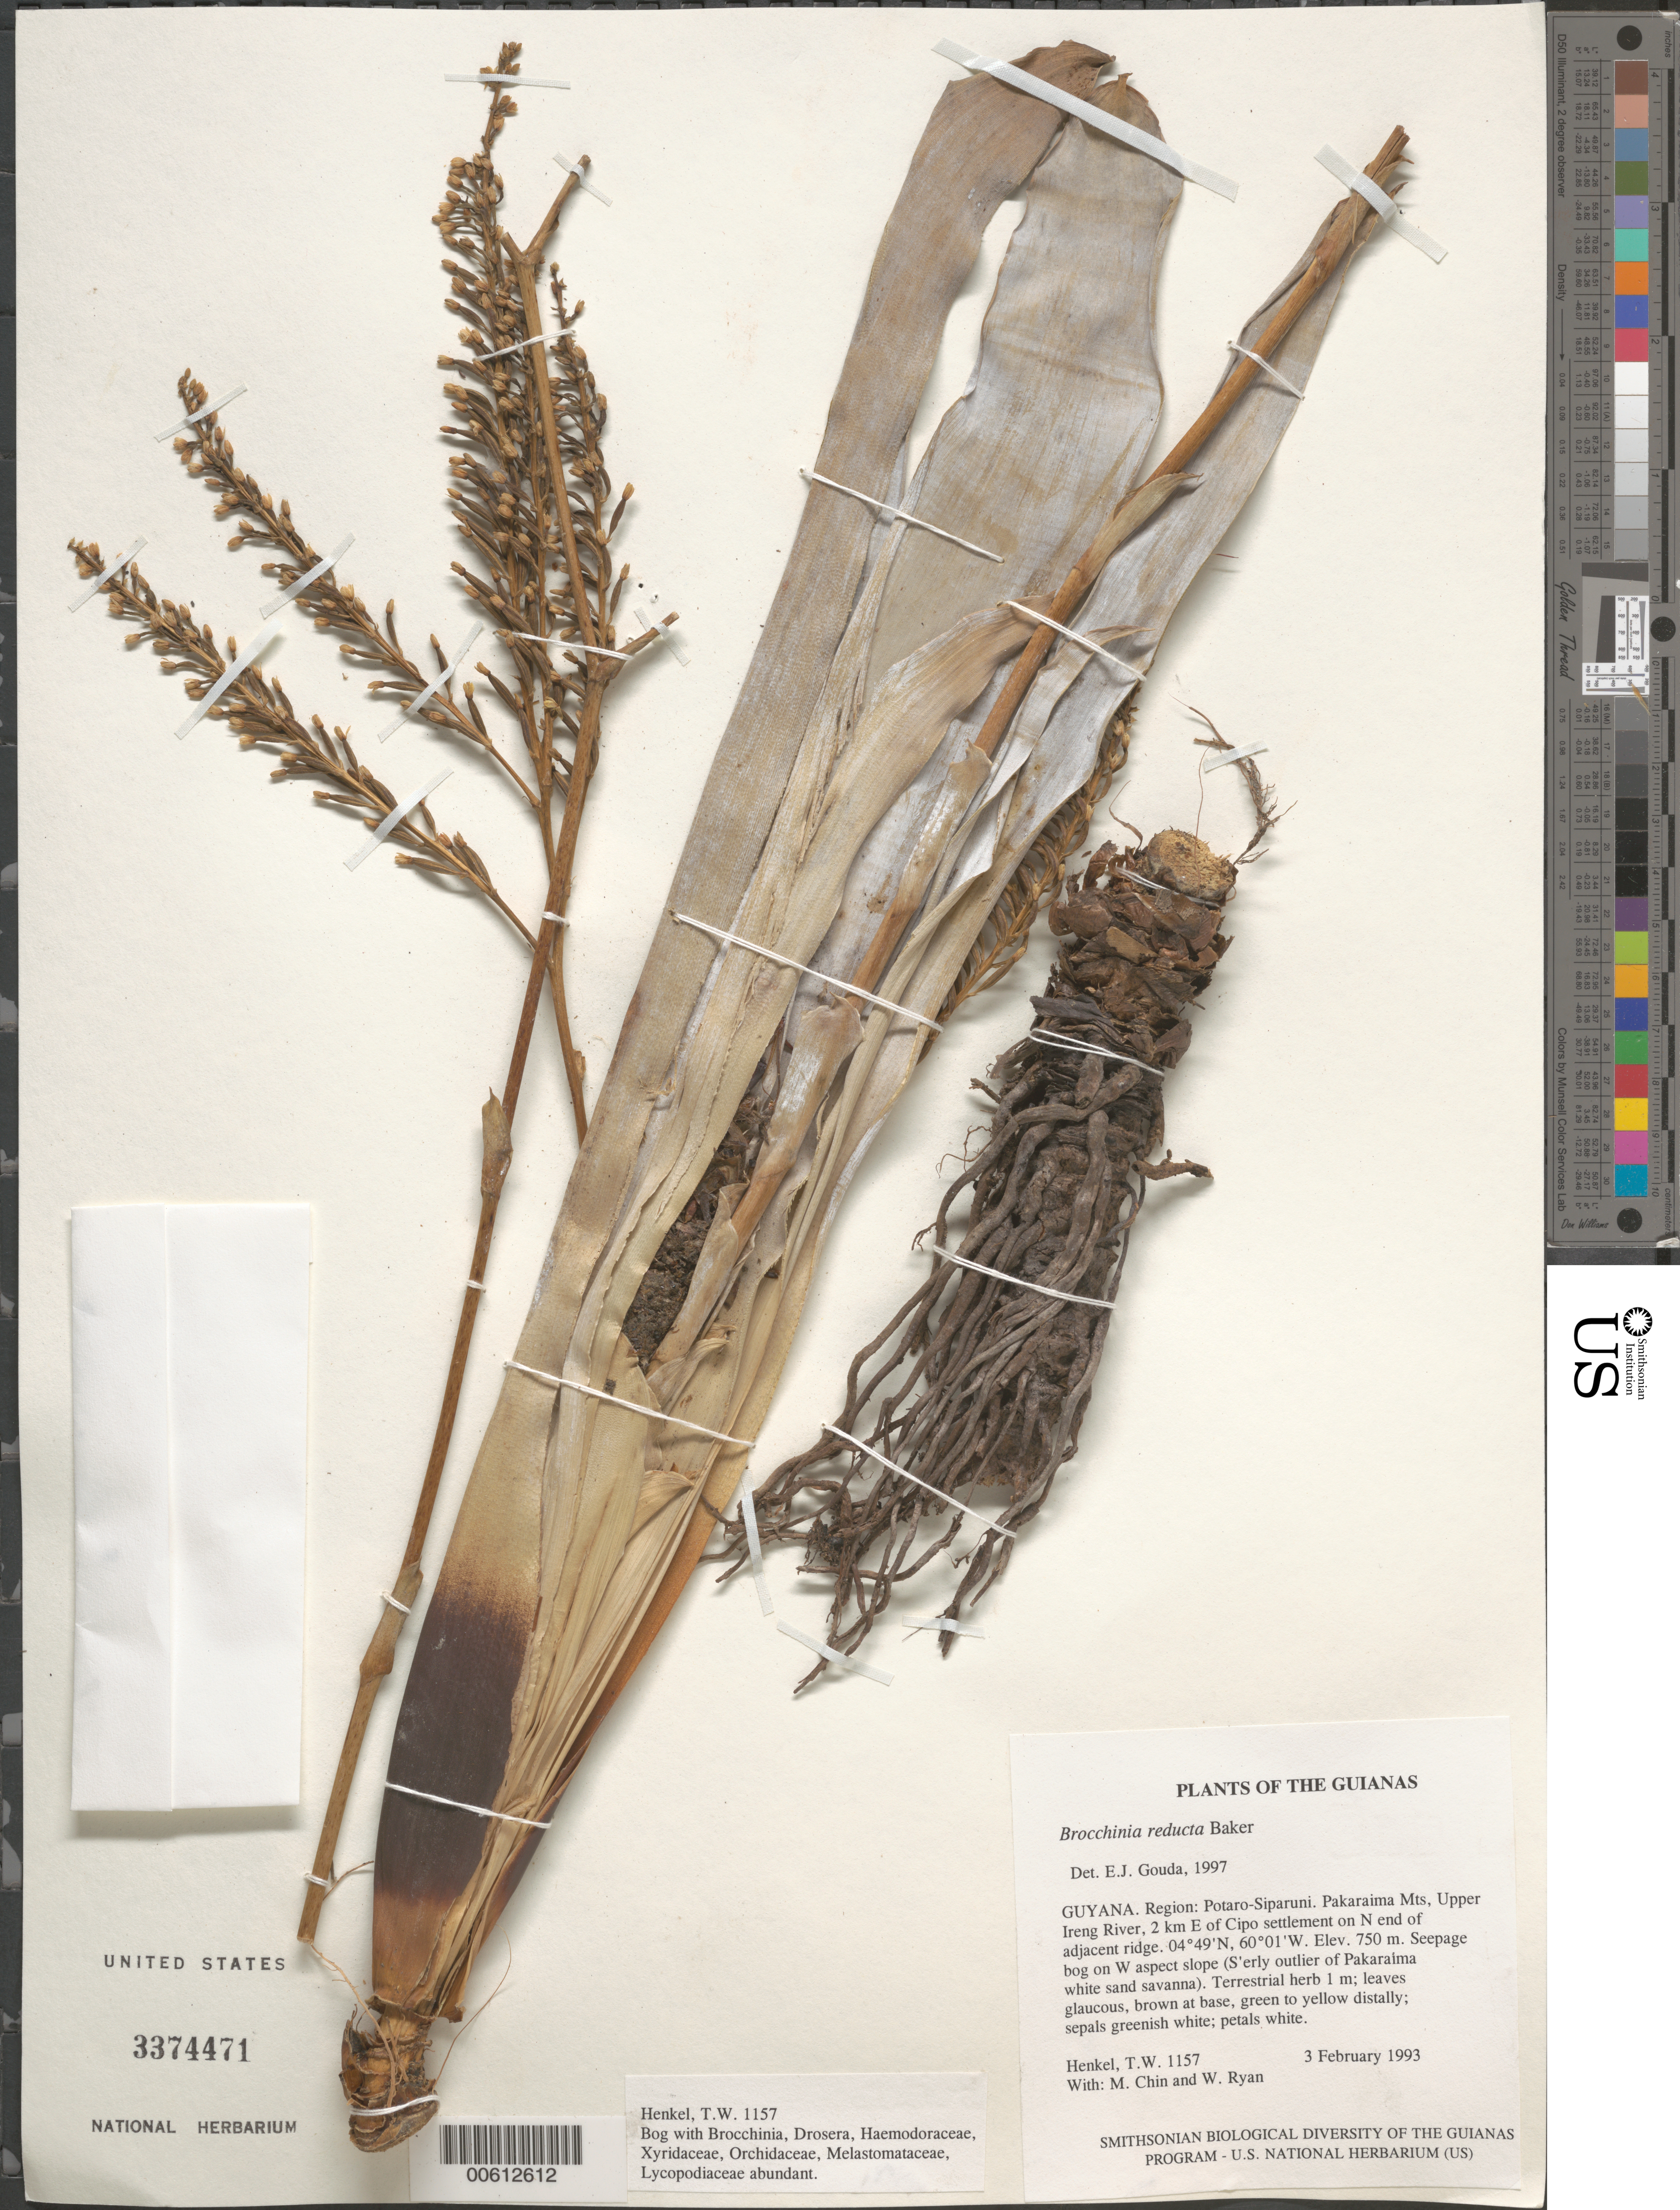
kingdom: Plantae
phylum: Tracheophyta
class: Liliopsida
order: Poales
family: Bromeliaceae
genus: Brocchinia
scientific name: Brocchinia reducta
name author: Baker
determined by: Gouda, E. J.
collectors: T. Henkel, M. Chin & W. Ryan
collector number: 1157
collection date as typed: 3 February 1993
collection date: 1993-02-03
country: Guyana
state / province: Potaro-Siparuni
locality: Pakaraima Mts, Upper Ireng River, 2 km E of Cipo settlement on N end of adjacent ridge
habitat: Seepage bog on W aspect slope (S'erly outlier of Pakaraima white sand savanna)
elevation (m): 750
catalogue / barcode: US 3374471